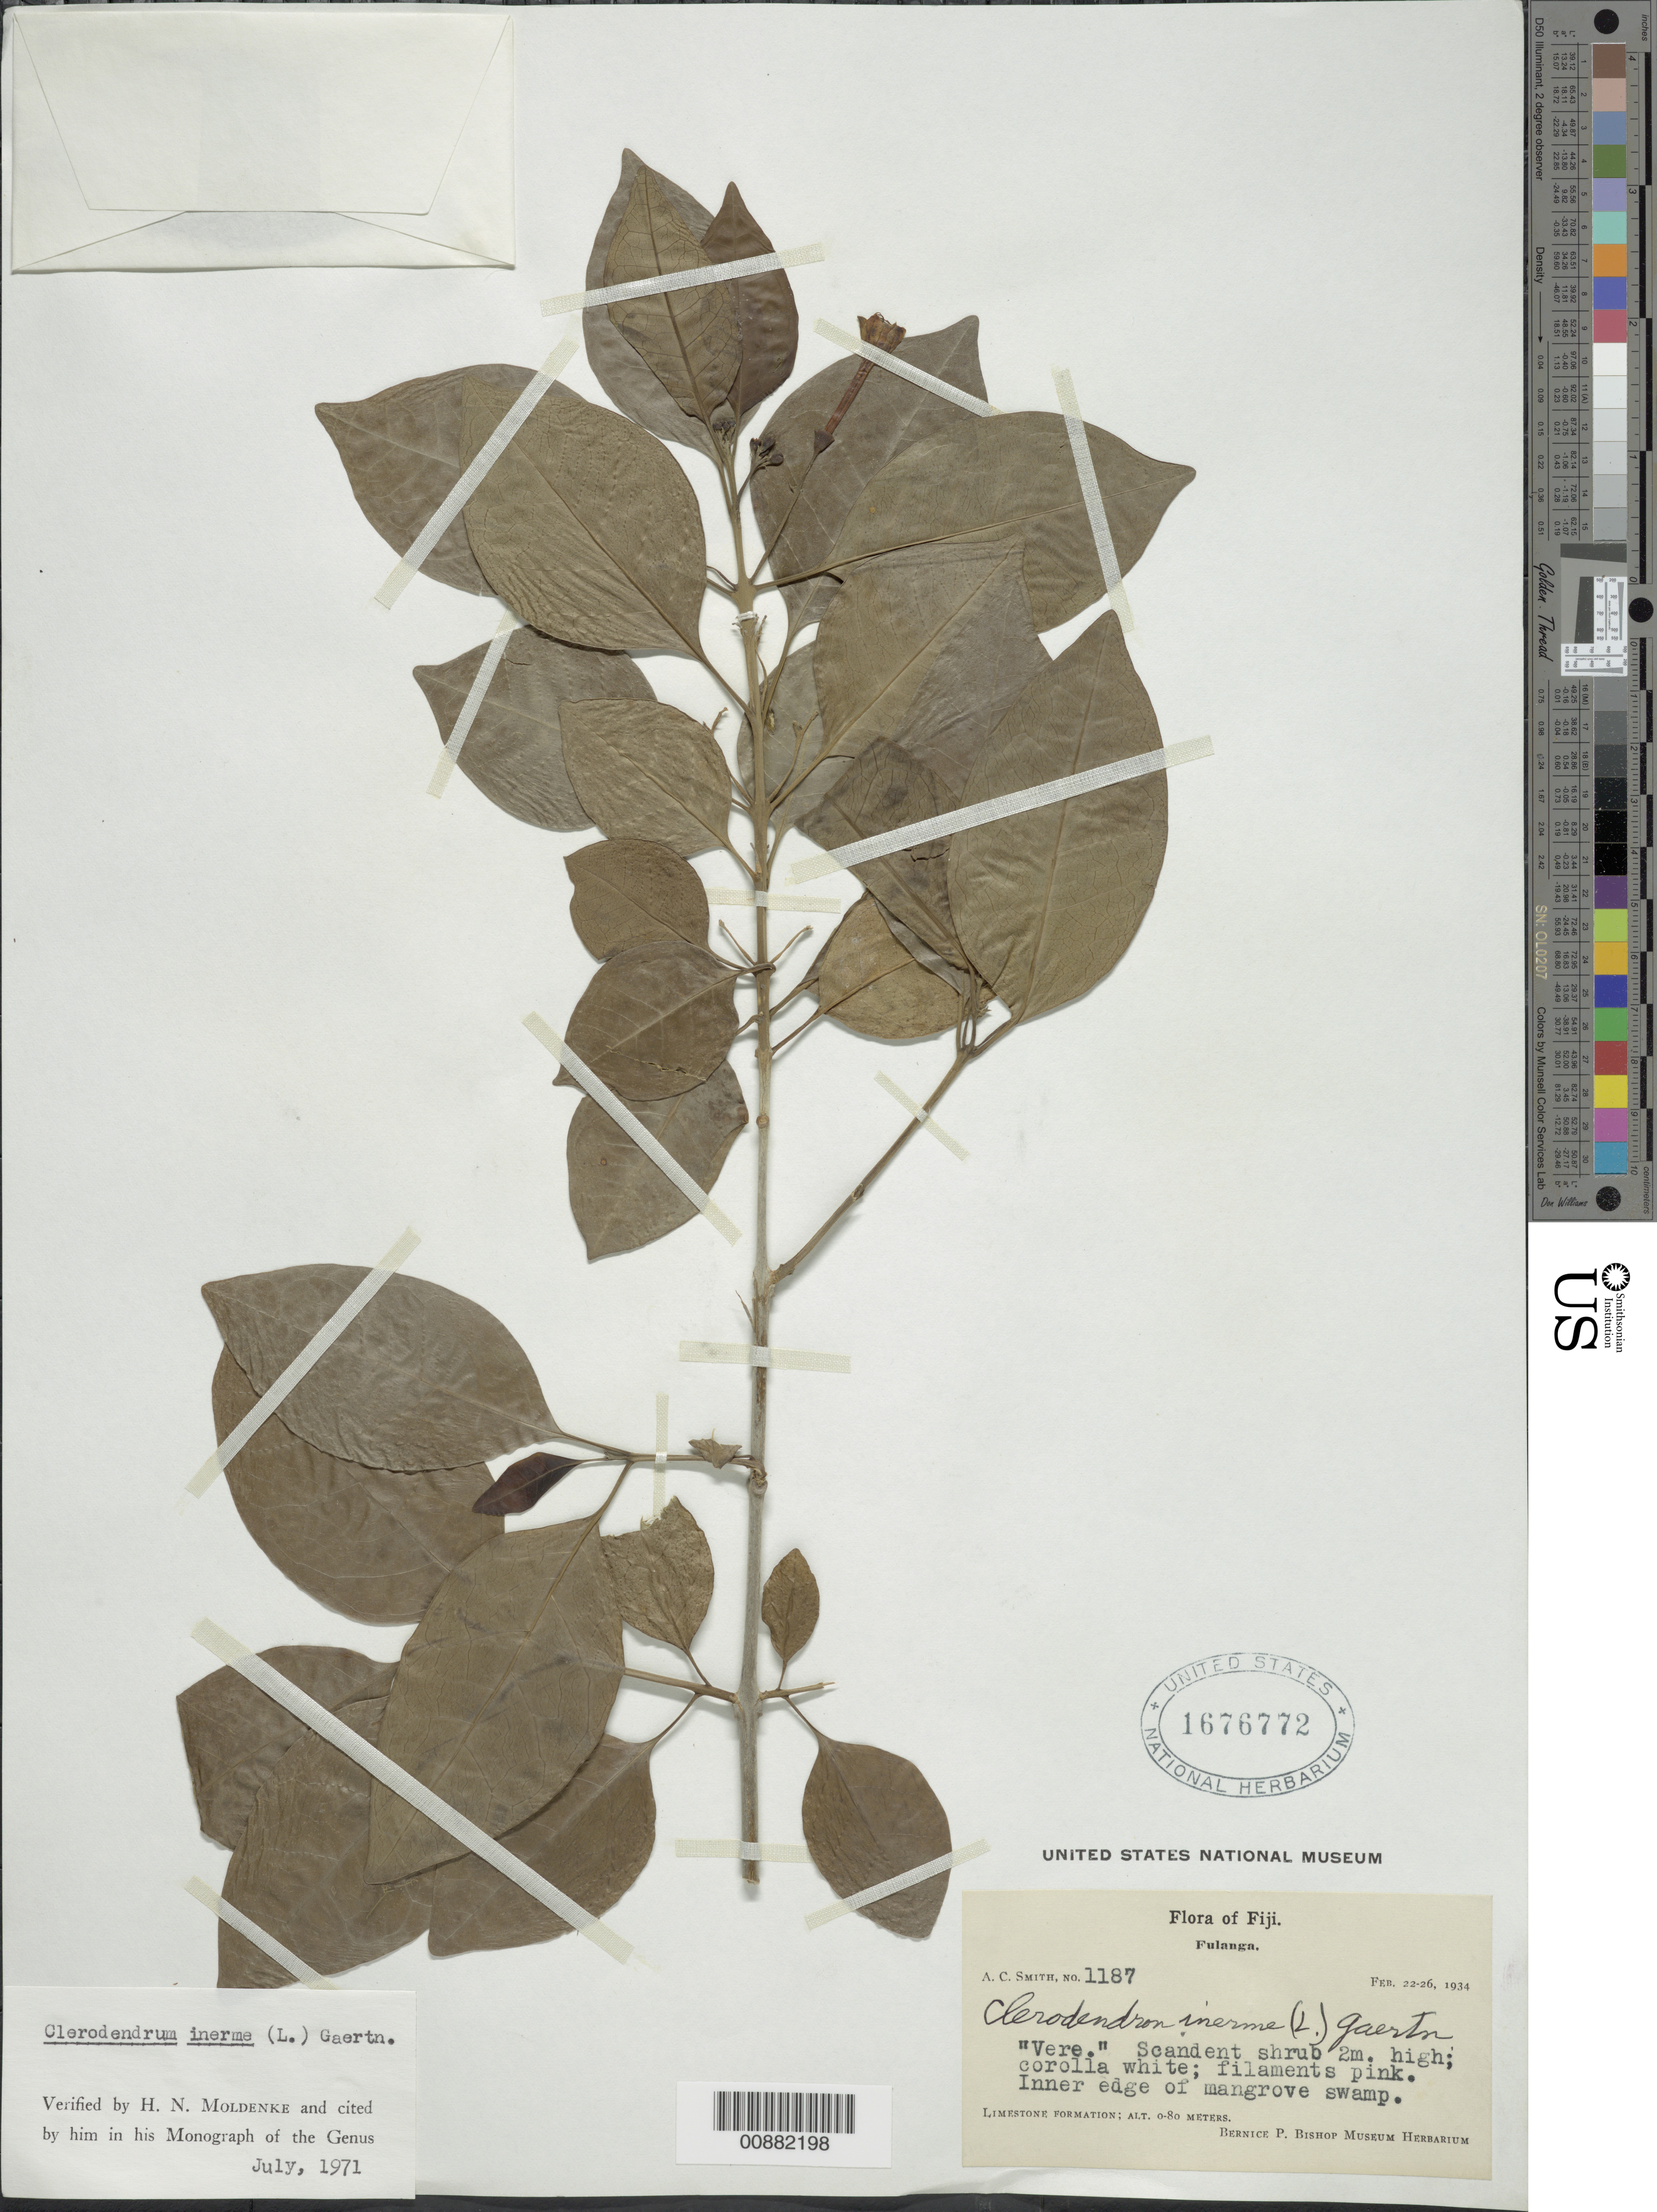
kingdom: Plantae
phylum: Tracheophyta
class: Magnoliopsida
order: Lamiales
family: Lamiaceae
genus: Clerodendrum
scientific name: Clerodendrum inerme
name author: (L.) Gaertn.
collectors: C. A. Smith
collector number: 1187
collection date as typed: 22 Feb 1934 to 26 Feb 1934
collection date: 1934-02-22/1934-02-26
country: Fiji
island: Fulaga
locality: Limestone formation. (Fulanga)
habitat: Inner edge of mangrove swamp.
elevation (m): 0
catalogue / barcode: US 1676772